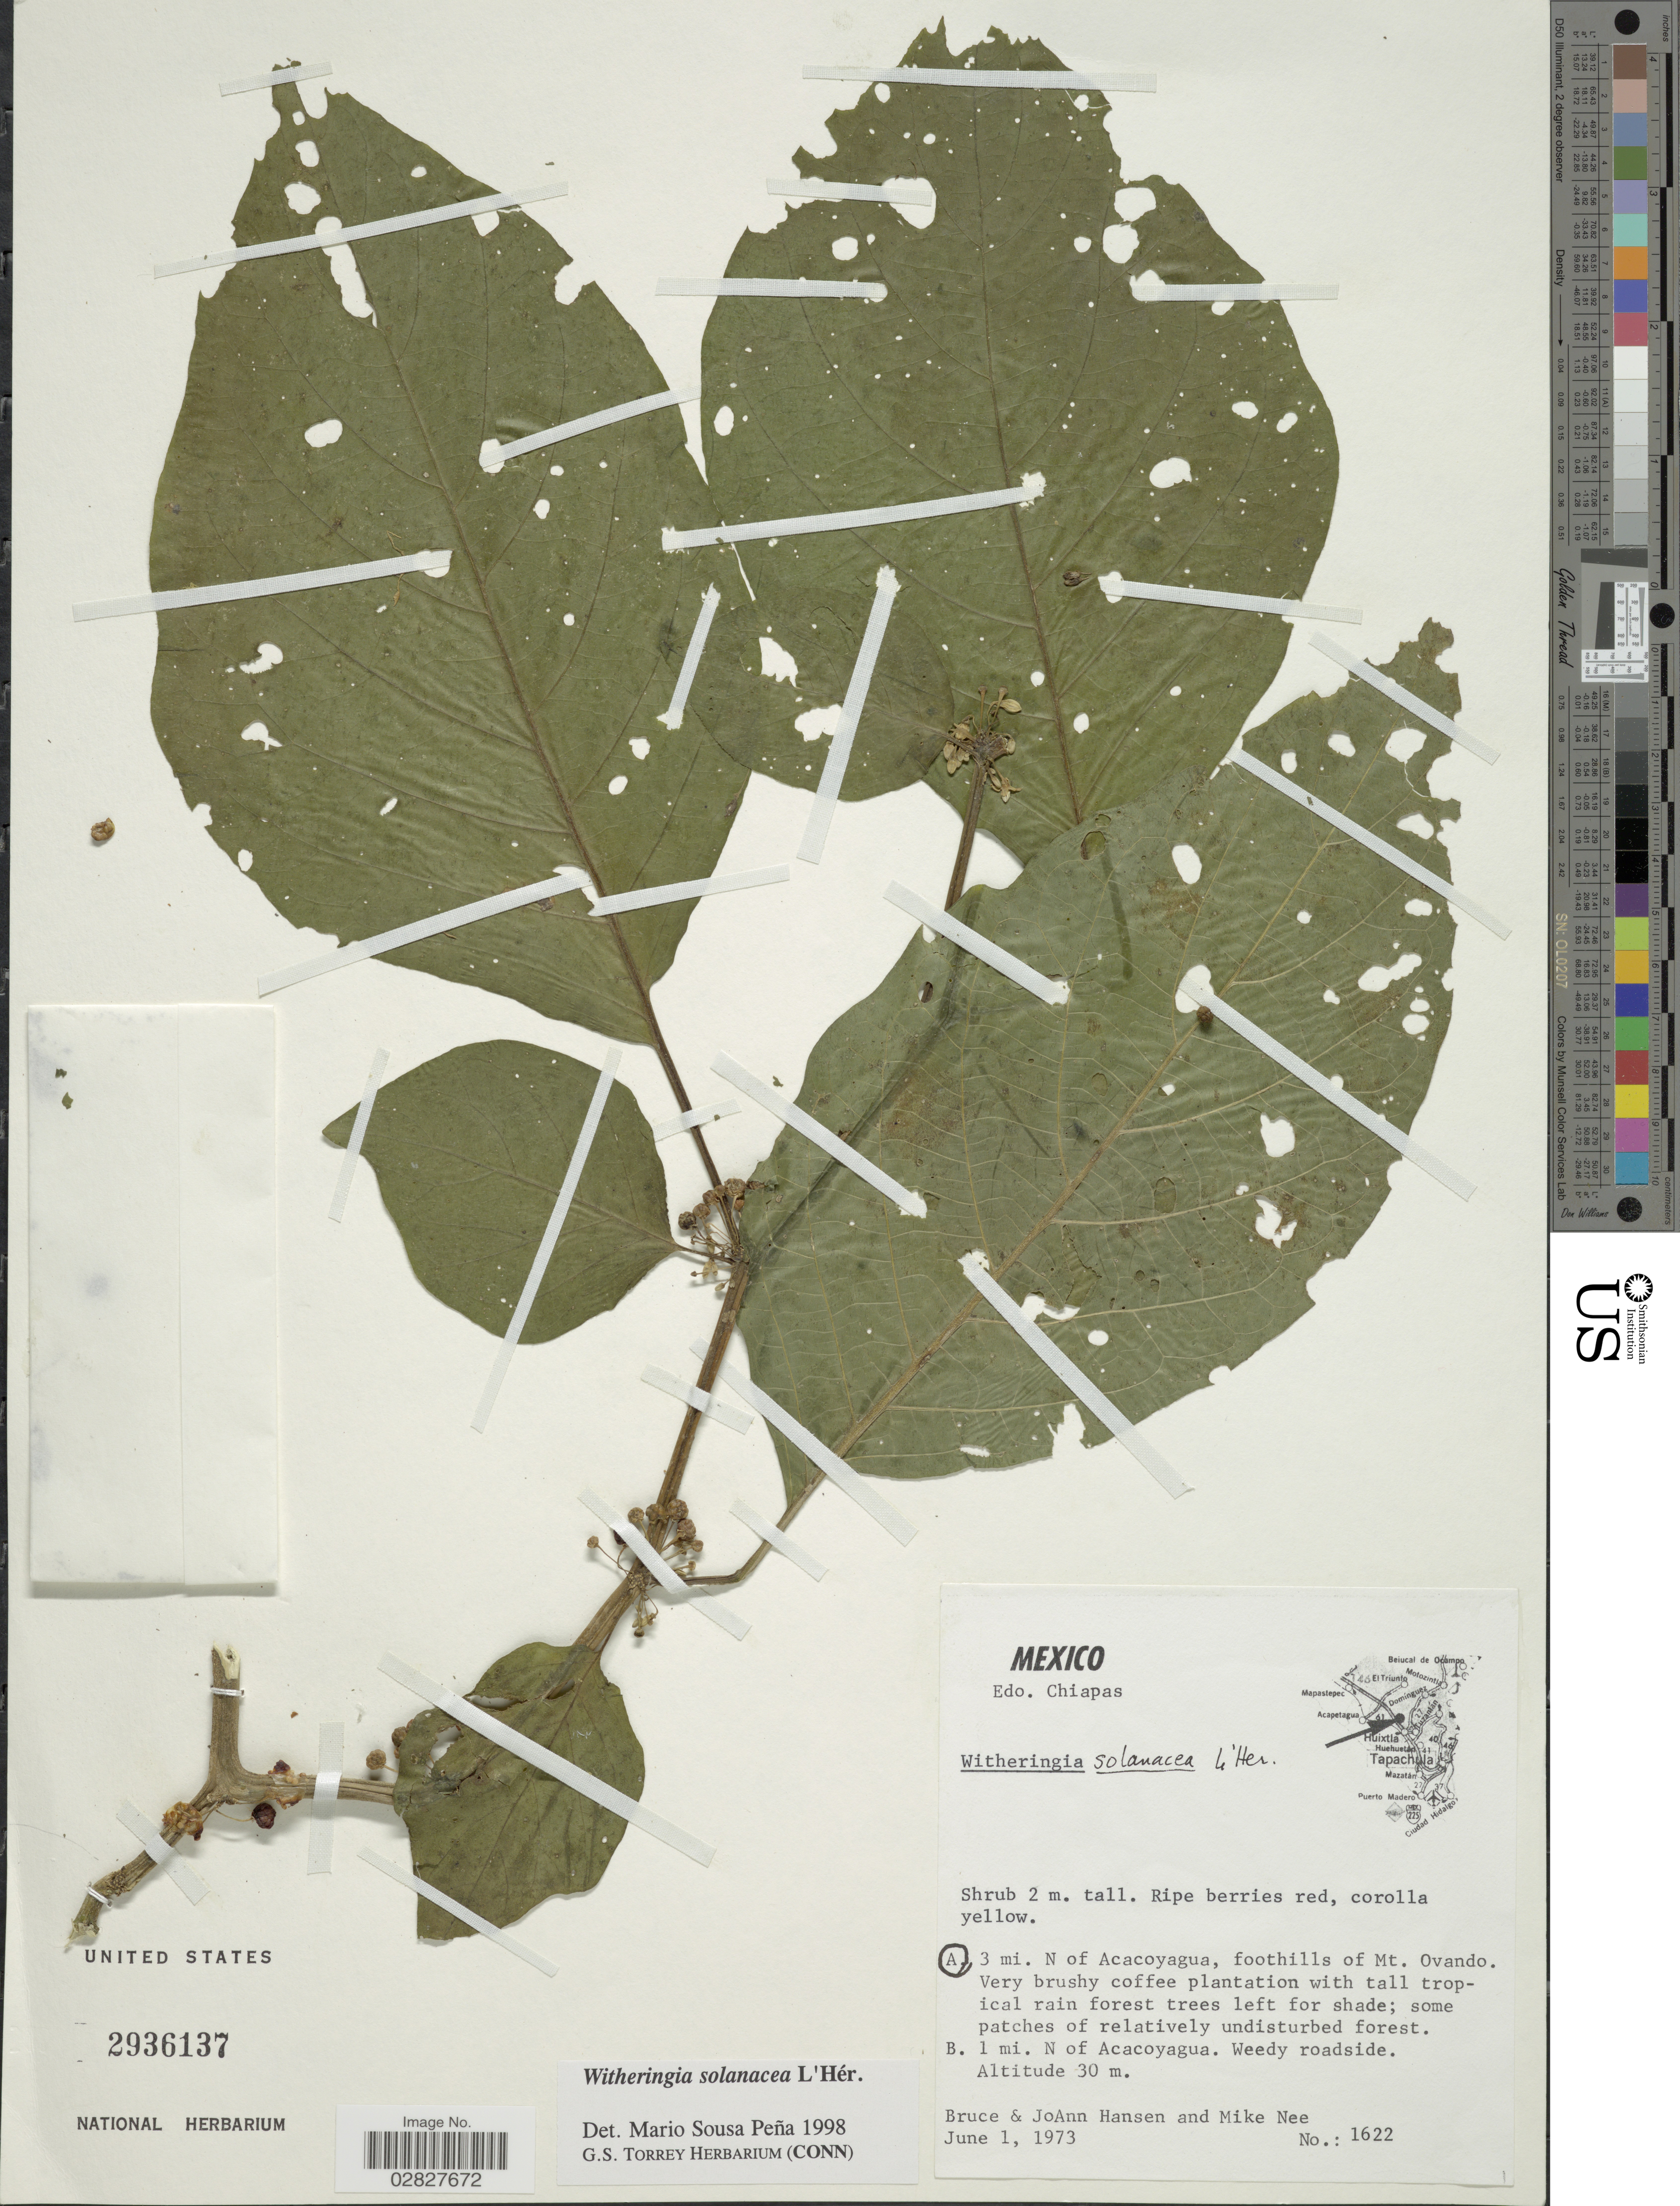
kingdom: Plantae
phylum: Tracheophyta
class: Magnoliopsida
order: Solanales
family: Solanaceae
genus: Witheringia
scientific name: Witheringia solanacea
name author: L'Hér.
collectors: B. Hansen, J. Hansen & M. Nee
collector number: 1622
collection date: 1973-06-01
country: Mexico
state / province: Chiapas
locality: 3 mi. N of Acacoyagua, foothills of Mt. Ovando.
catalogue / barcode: US 2936137